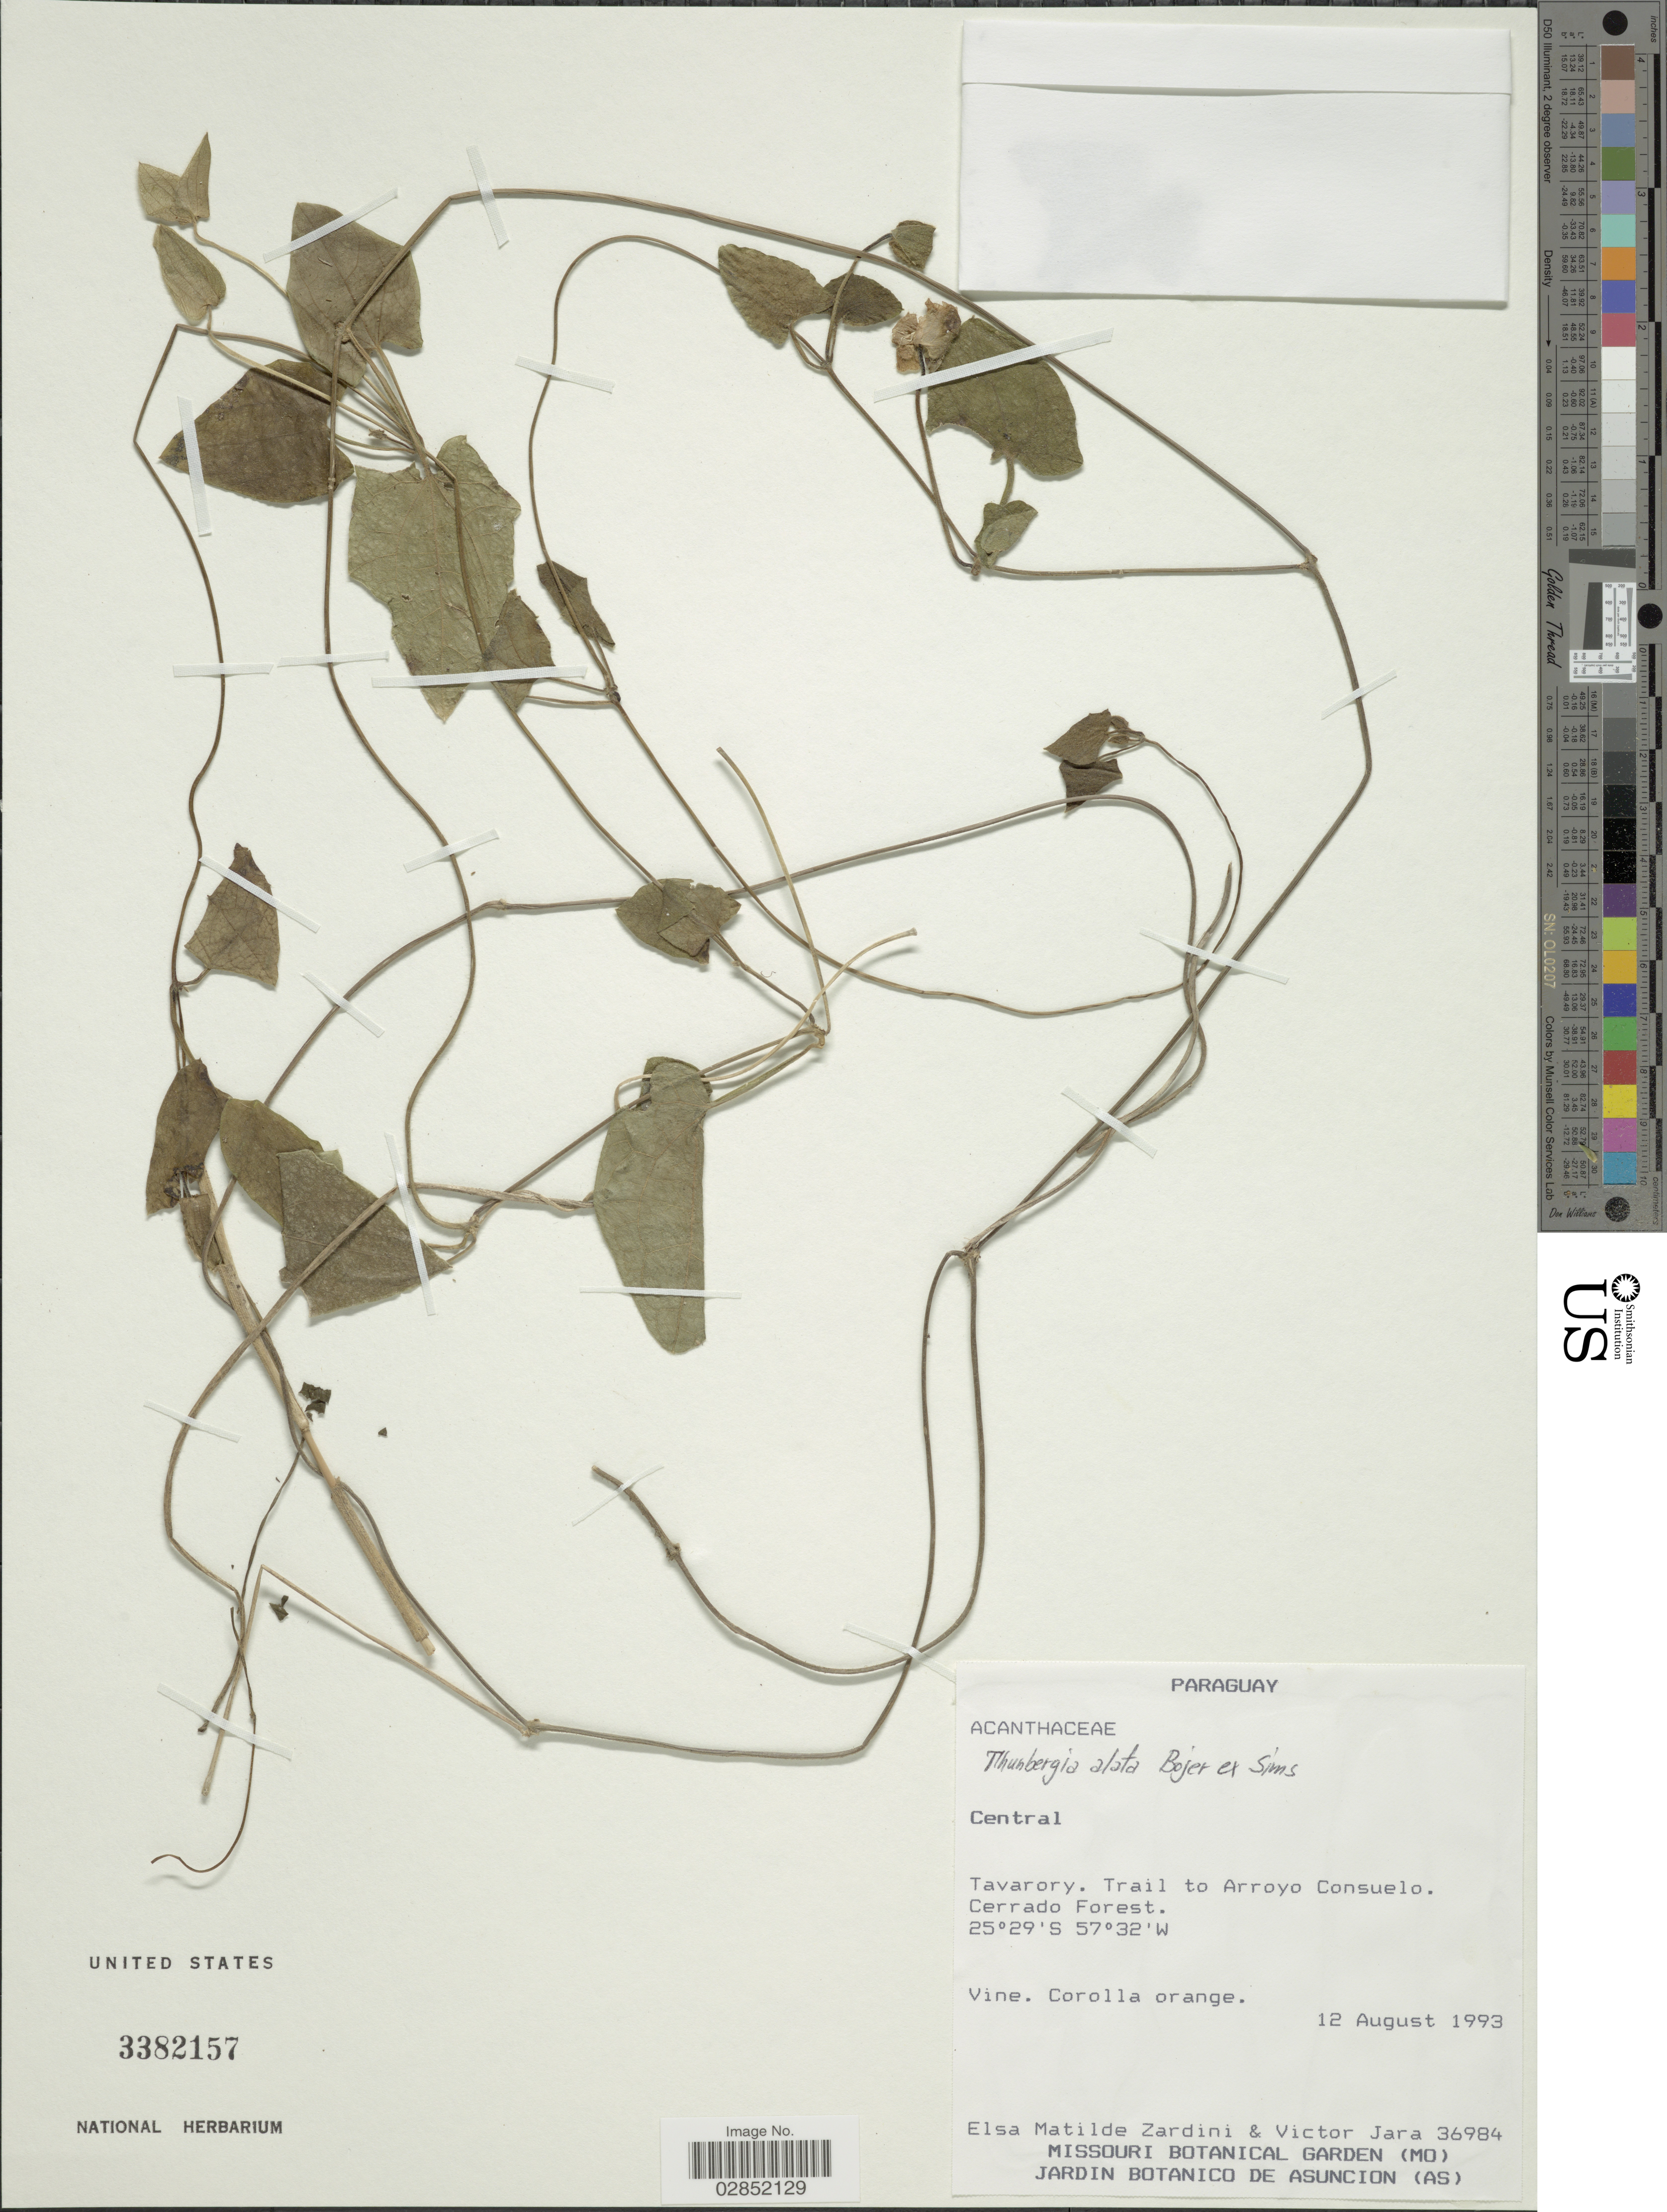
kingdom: Plantae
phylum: Tracheophyta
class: Magnoliopsida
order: Lamiales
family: Acanthaceae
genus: Thunbergia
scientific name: Thunbergia alata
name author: Bojer ex Sims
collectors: E. M. Zardini & V. Jara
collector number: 36984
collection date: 1993-08-12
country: Paraguay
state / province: Central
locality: Tavarory. Trail to Arroyo Consuelo. Cerrado Forest.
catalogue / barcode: US 3382157